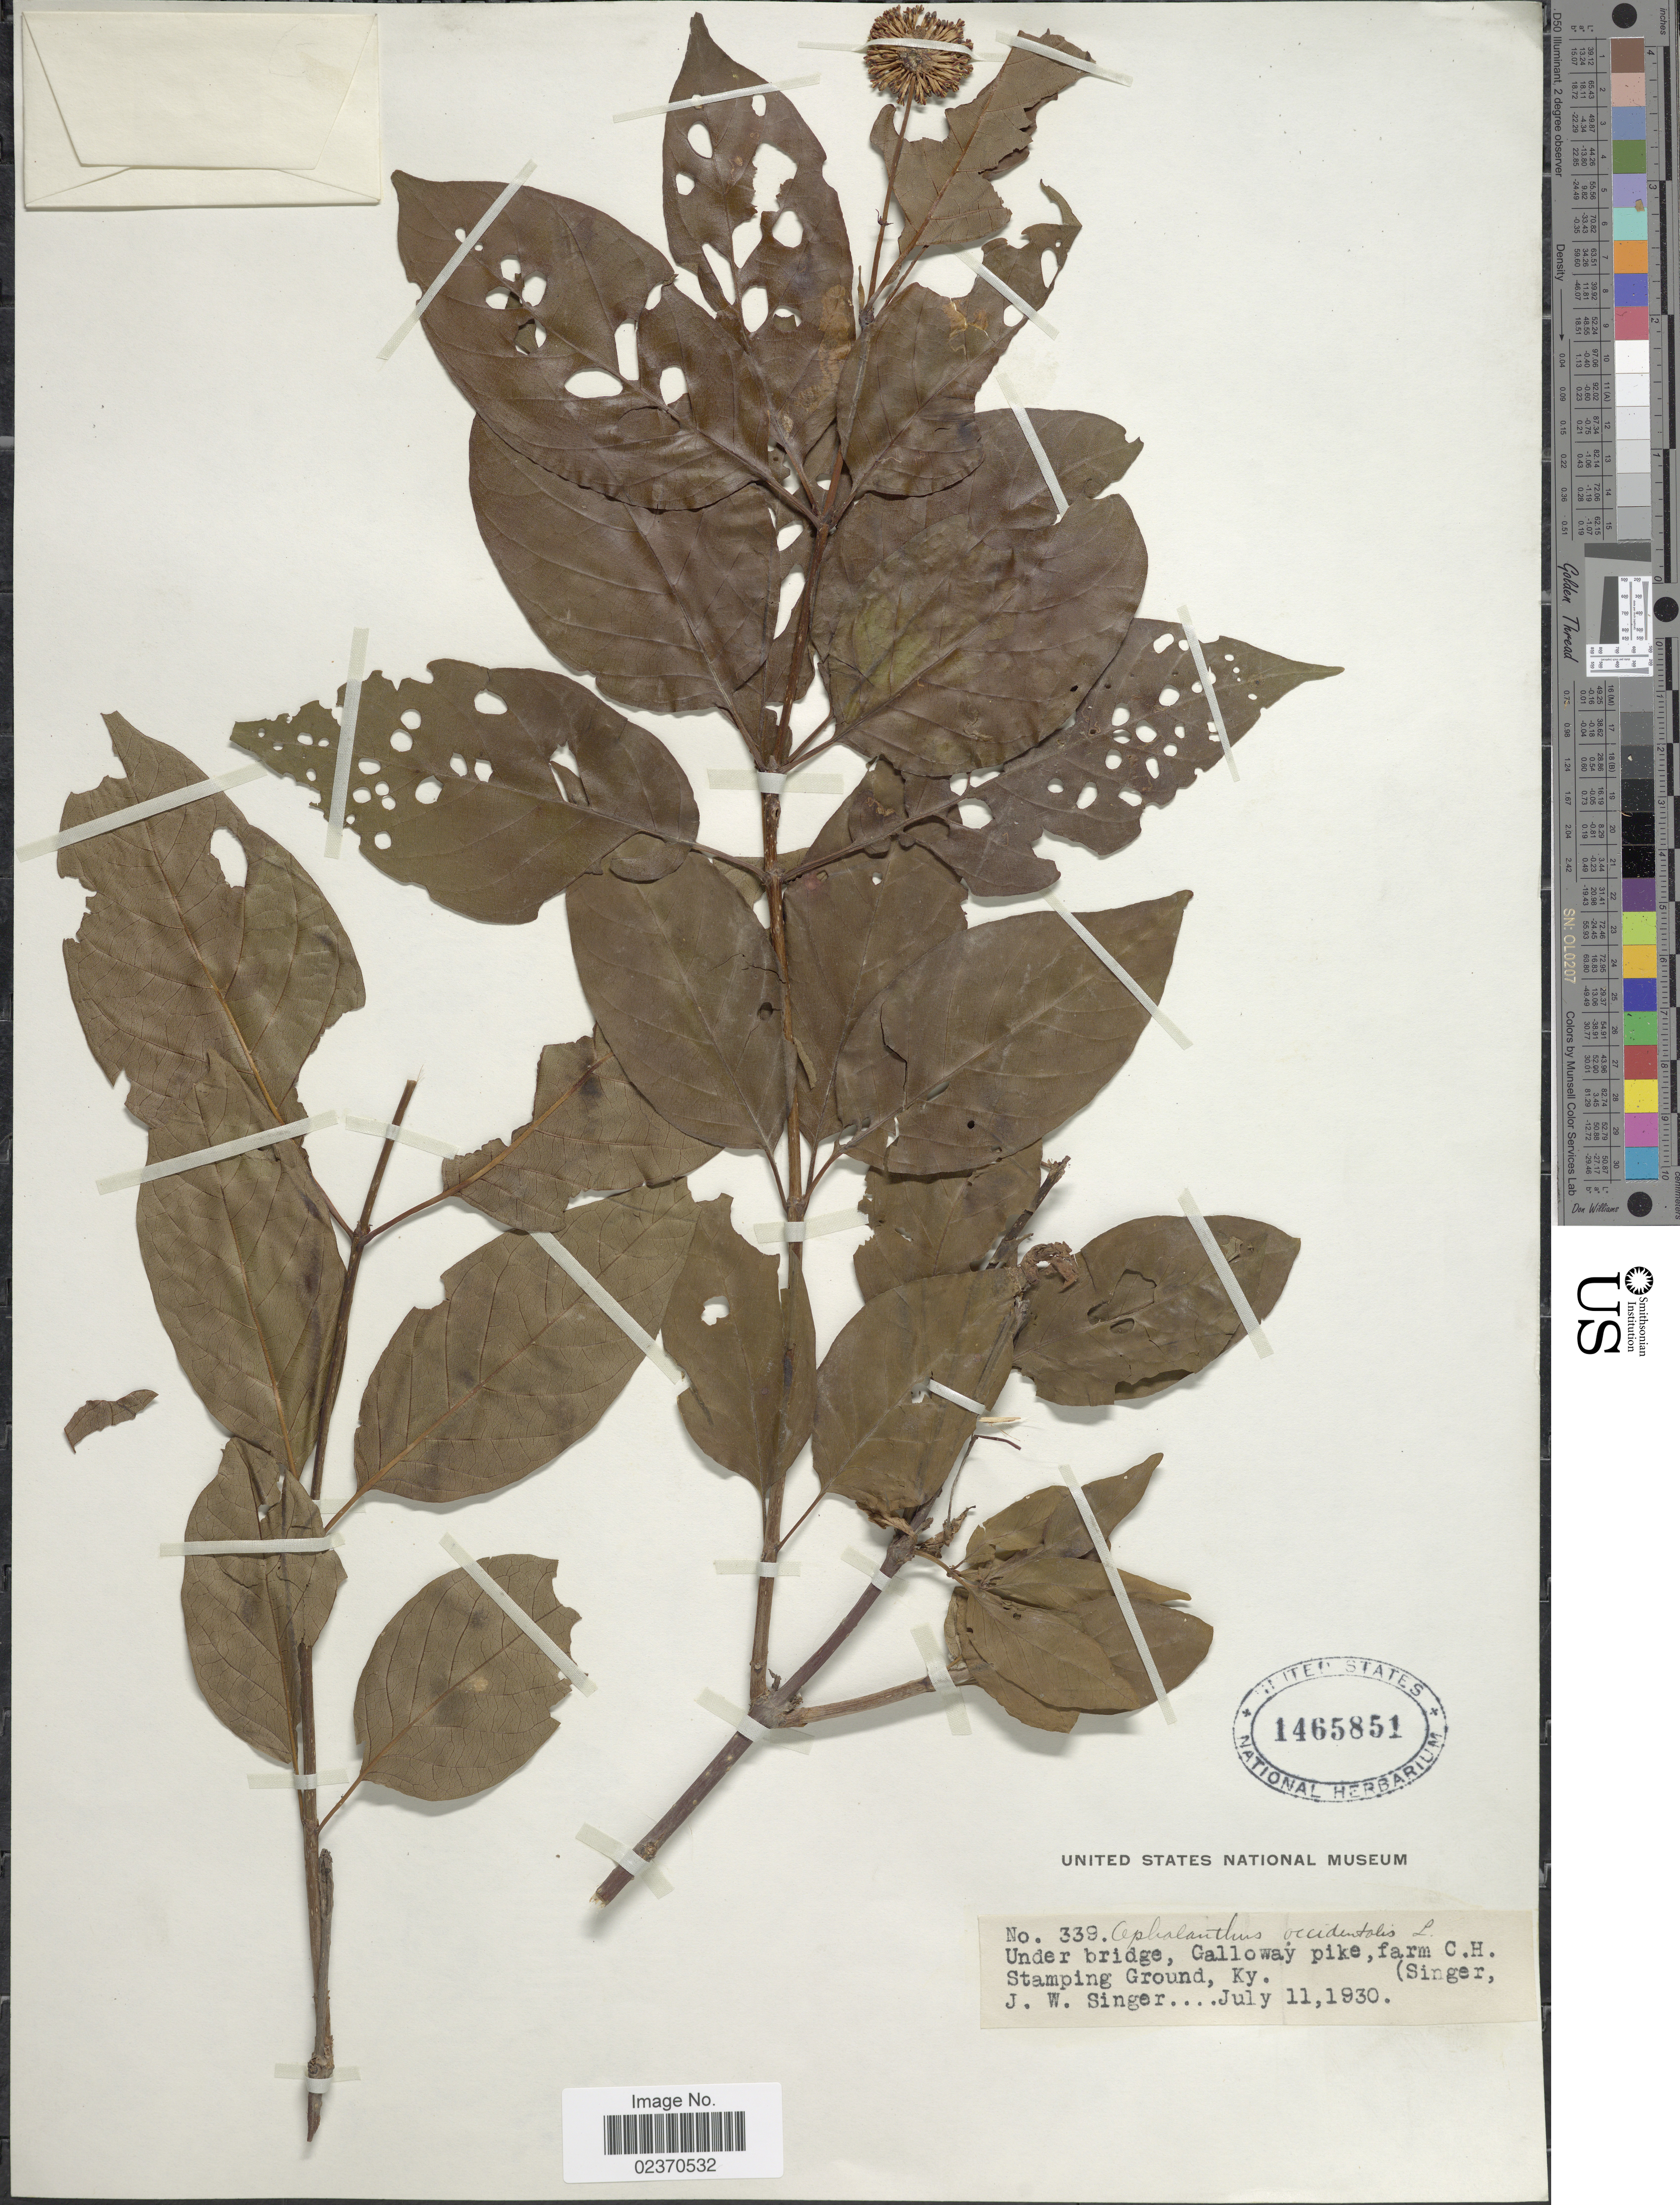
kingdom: Plantae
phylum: Tracheophyta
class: Magnoliopsida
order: Gentianales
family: Rubiaceae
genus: Cephalanthus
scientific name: Cephalanthus occidentalis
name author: L.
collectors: J. EW. Singer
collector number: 339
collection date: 1930-07-11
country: United States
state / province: Kentucky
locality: Under bridge, Galloway pike, farm C. H. Stamping Ground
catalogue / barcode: US 1465851